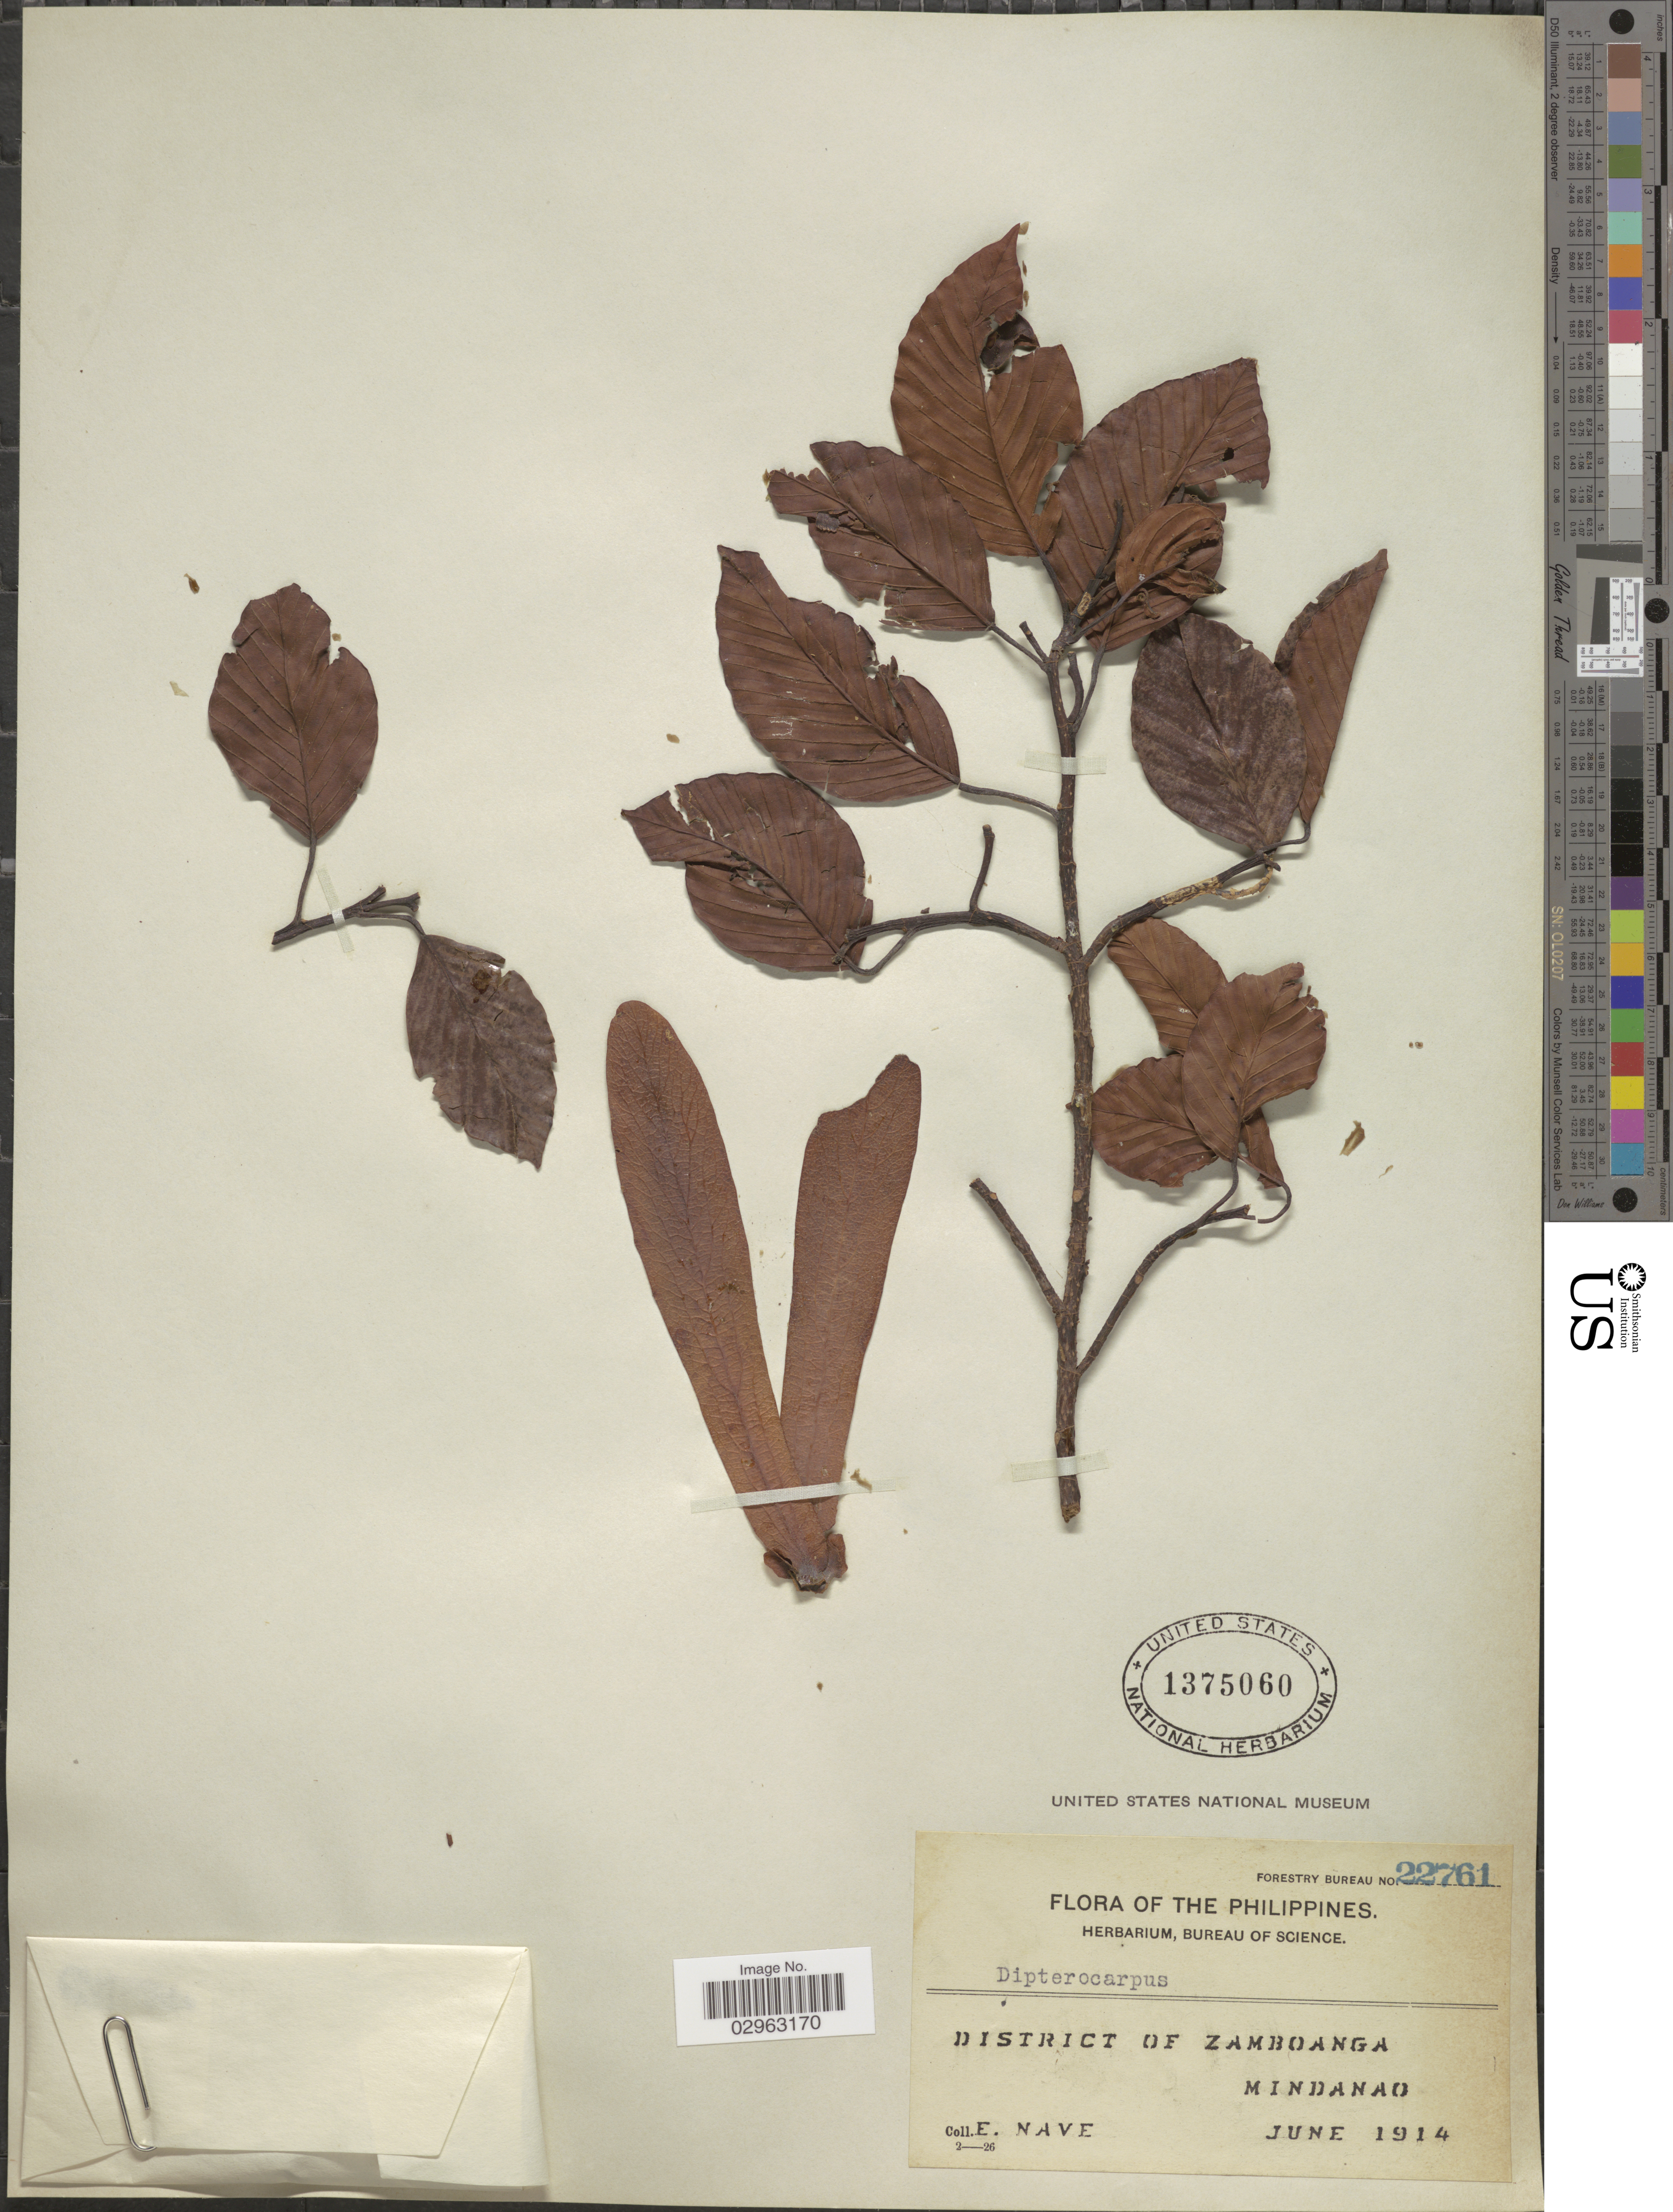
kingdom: Plantae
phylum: Tracheophyta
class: Magnoliopsida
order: Malvales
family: Dipterocarpaceae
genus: Dipterocarpus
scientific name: Dipterocarpus sp.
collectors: E. Nave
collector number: Forestry Bureau 22761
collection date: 1914-06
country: Philippines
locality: District of Zamboanga, Mindanao.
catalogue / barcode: US 1375060